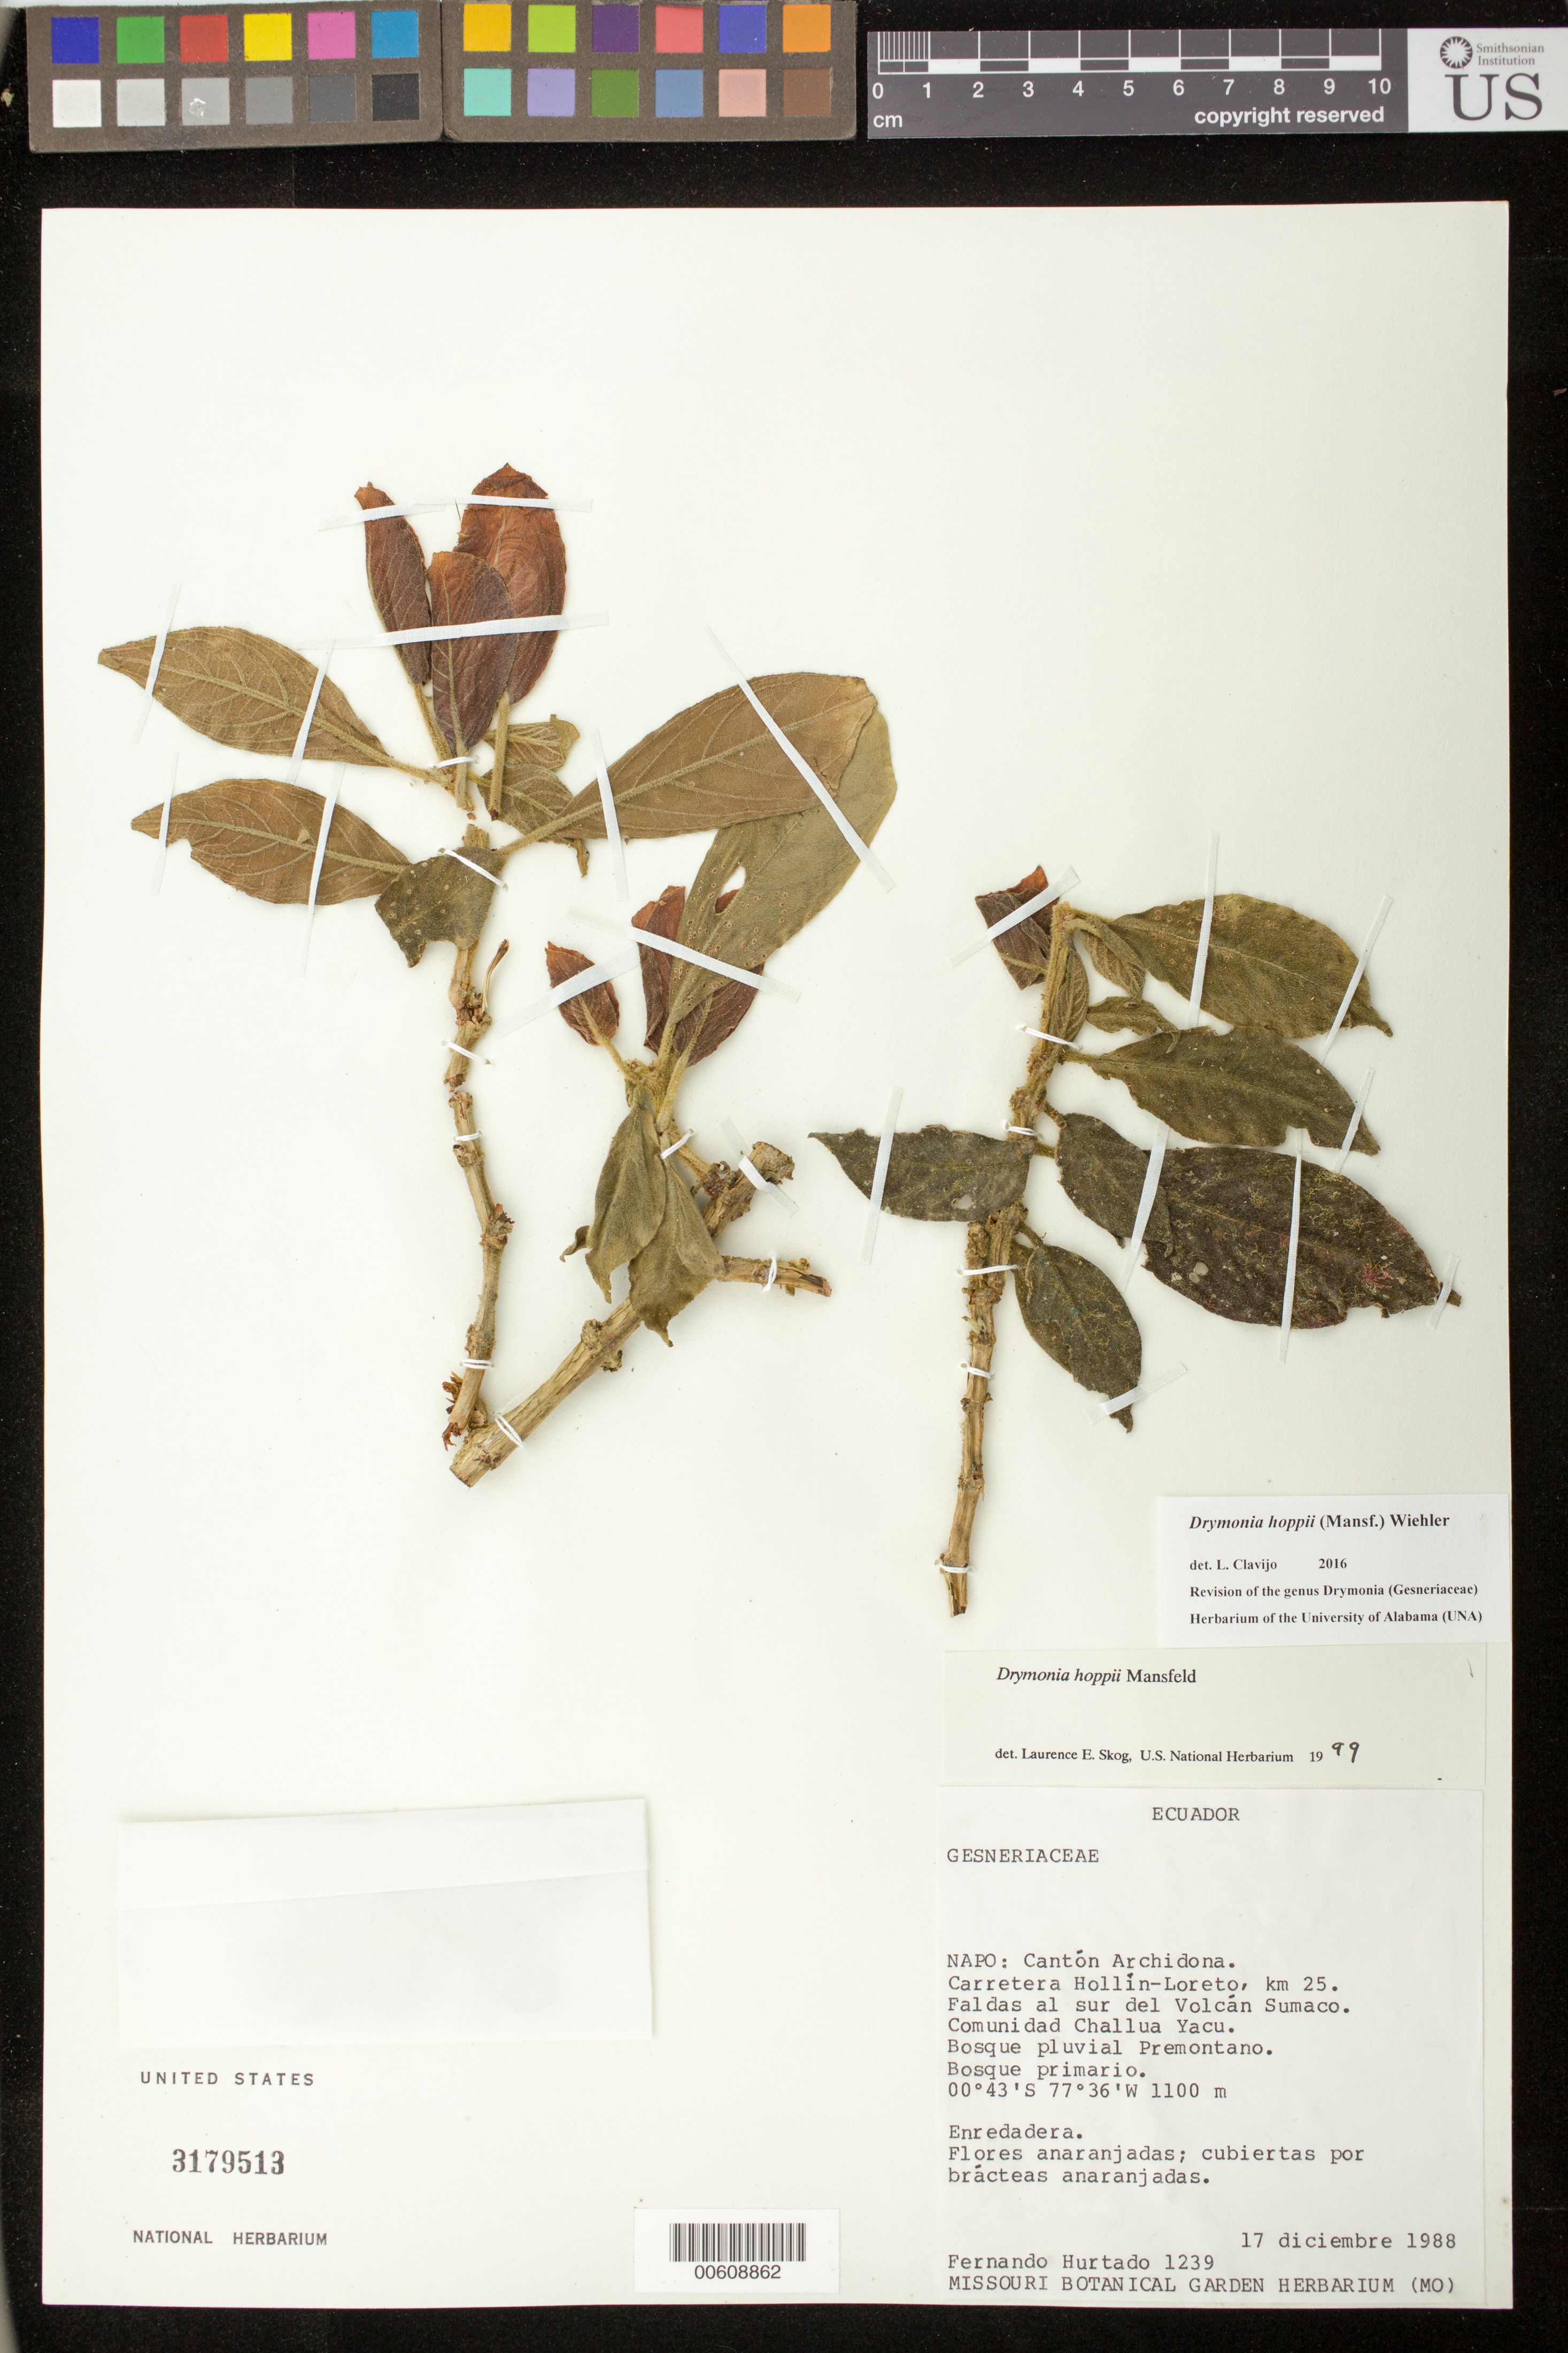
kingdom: Plantae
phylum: Tracheophyta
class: Magnoliopsida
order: Lamiales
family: Gesneriaceae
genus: Drymonia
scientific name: Drymonia hoppii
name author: (Mansf.) Wiehler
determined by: Skog, Laurence E.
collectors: F. Hurtado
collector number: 1239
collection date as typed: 17 Dec 1988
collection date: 1988-12-17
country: Ecuador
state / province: Napo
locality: Cantón Archidona; Carretera Hollín - Loreto, km 25, faldas al S del Volcán Sumaco, comunidad Challua Yacu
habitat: Bosque pluvial premontano; bosque primario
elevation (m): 1100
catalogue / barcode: US 3179513